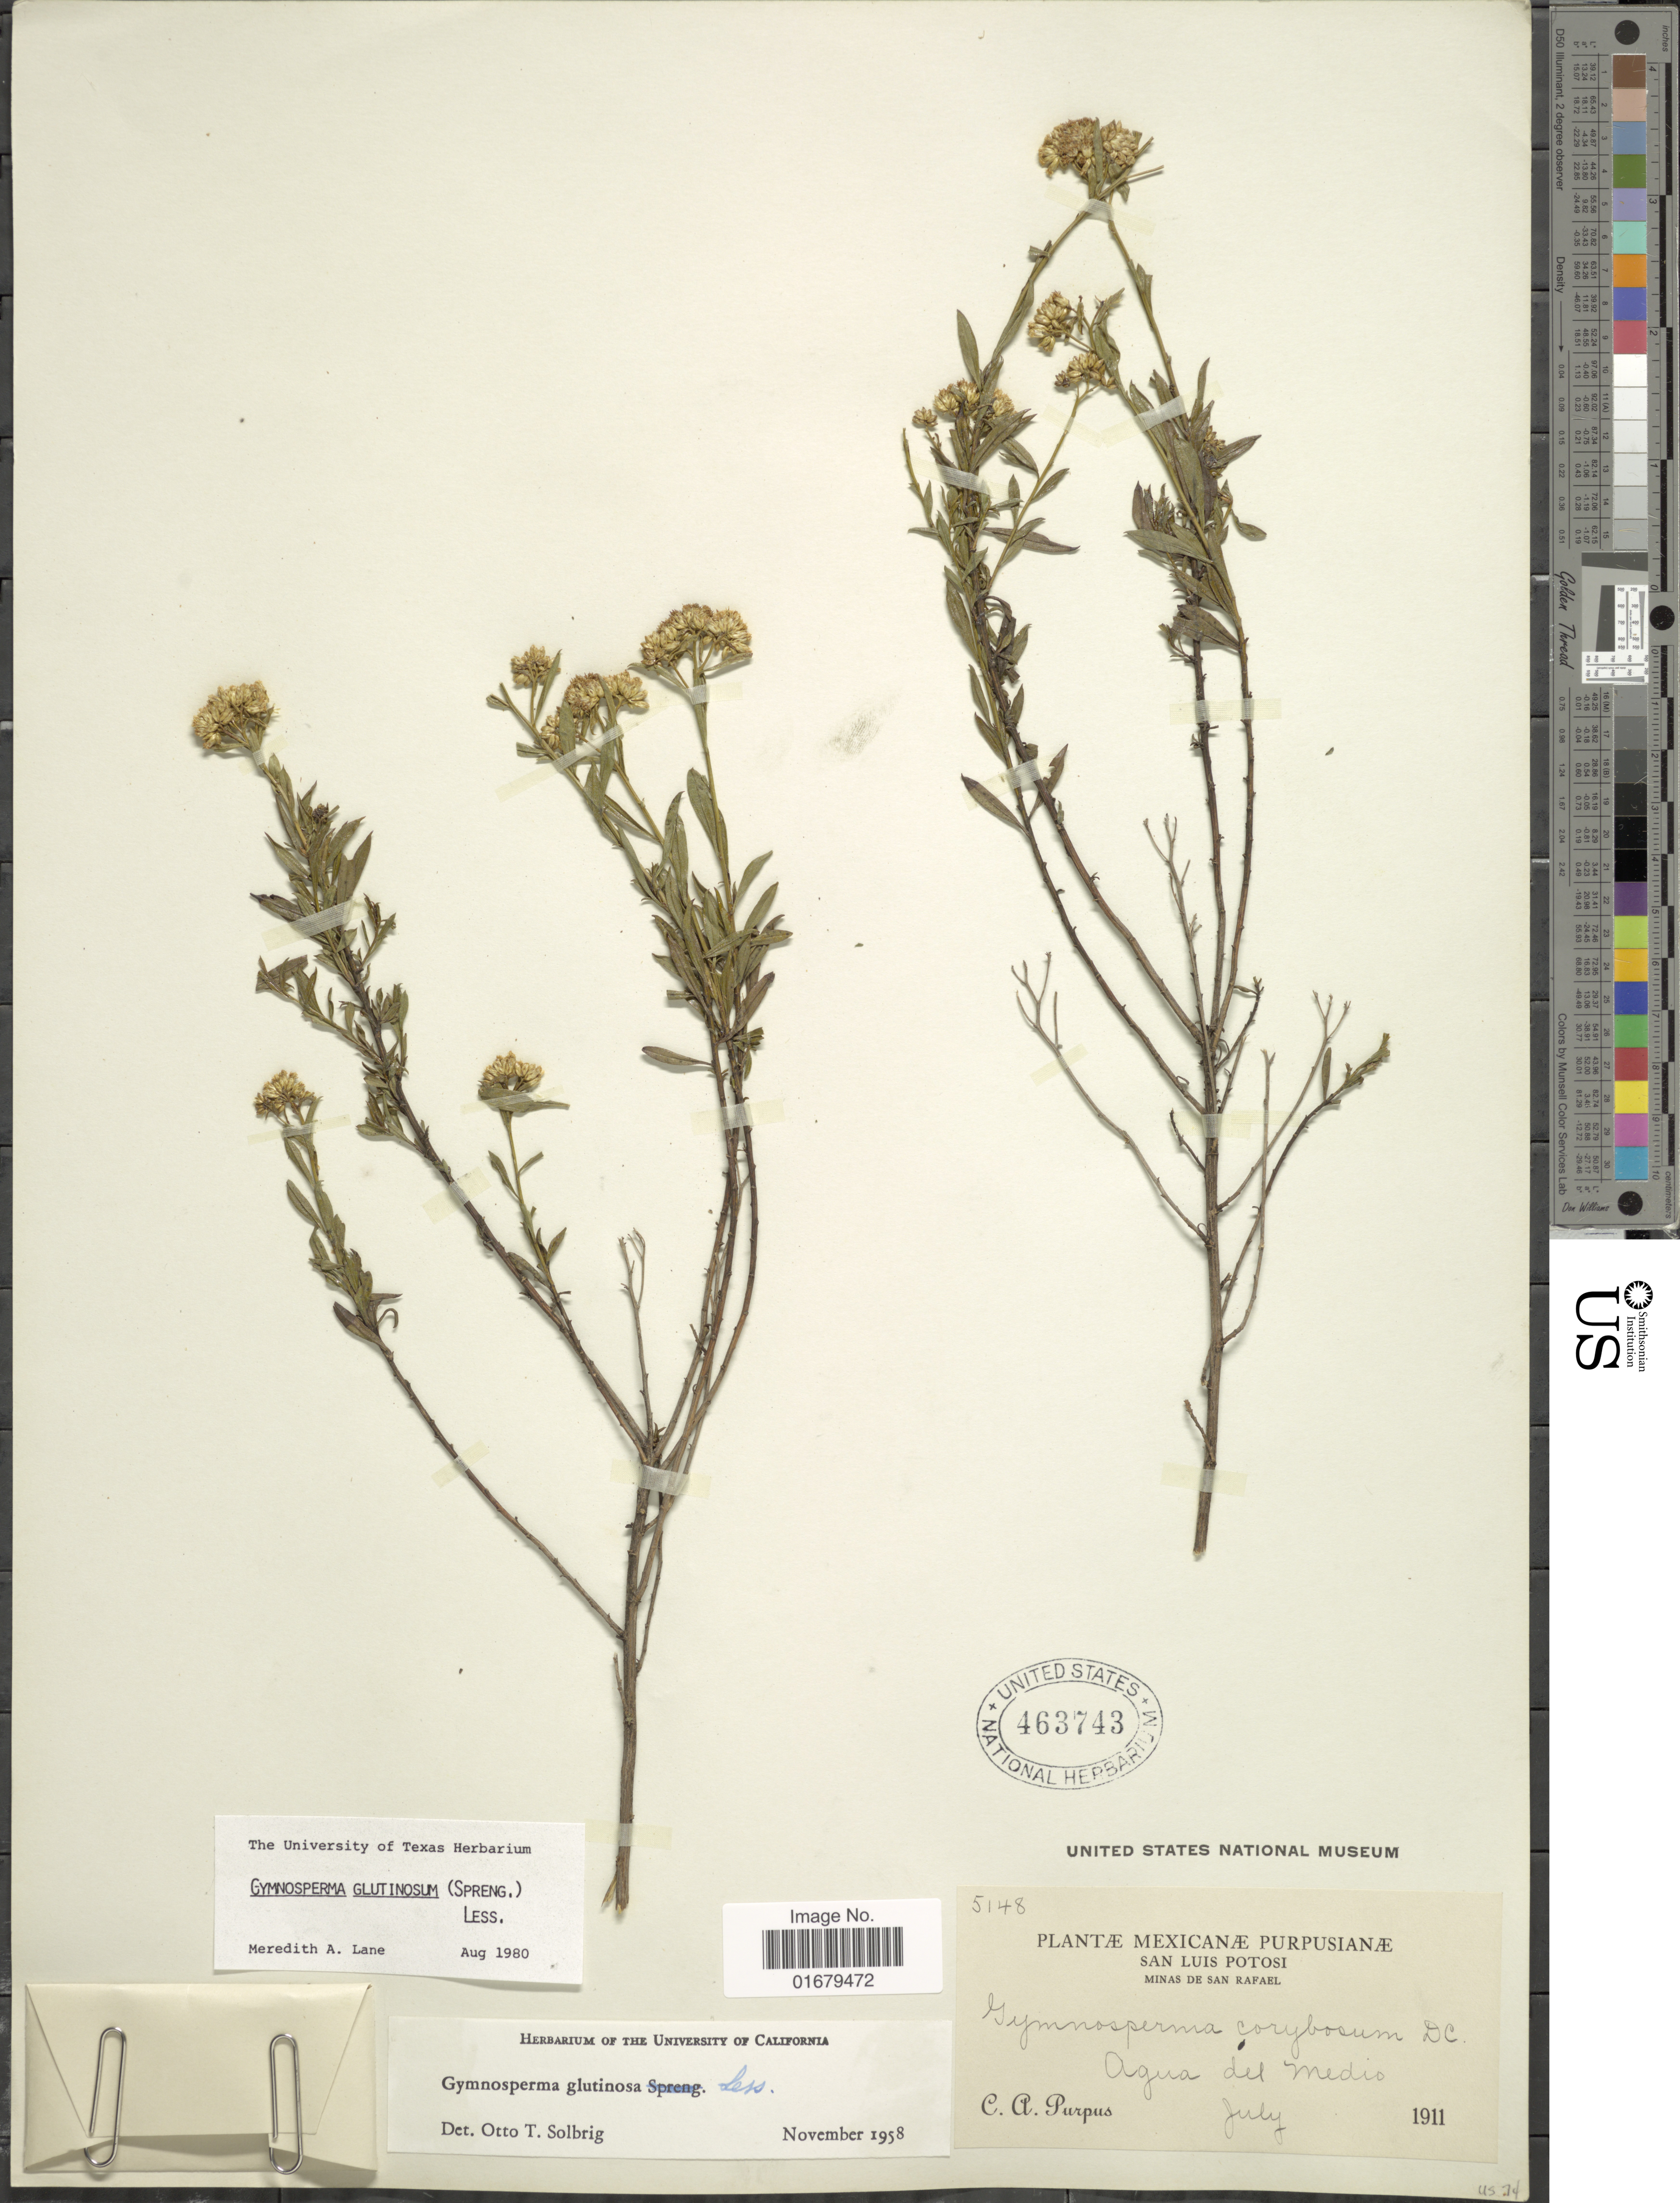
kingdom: Plantae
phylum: Tracheophyta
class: Magnoliopsida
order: Asterales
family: Asteraceae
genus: Gymnosperma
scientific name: Gymnosperma glutinosum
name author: (Spreng.) Less.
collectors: C. A. Purpus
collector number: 5148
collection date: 1911-07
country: Mexico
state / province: San Luis Potosí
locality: Minas de San Rafael, Agua del Medio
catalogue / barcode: US 463743